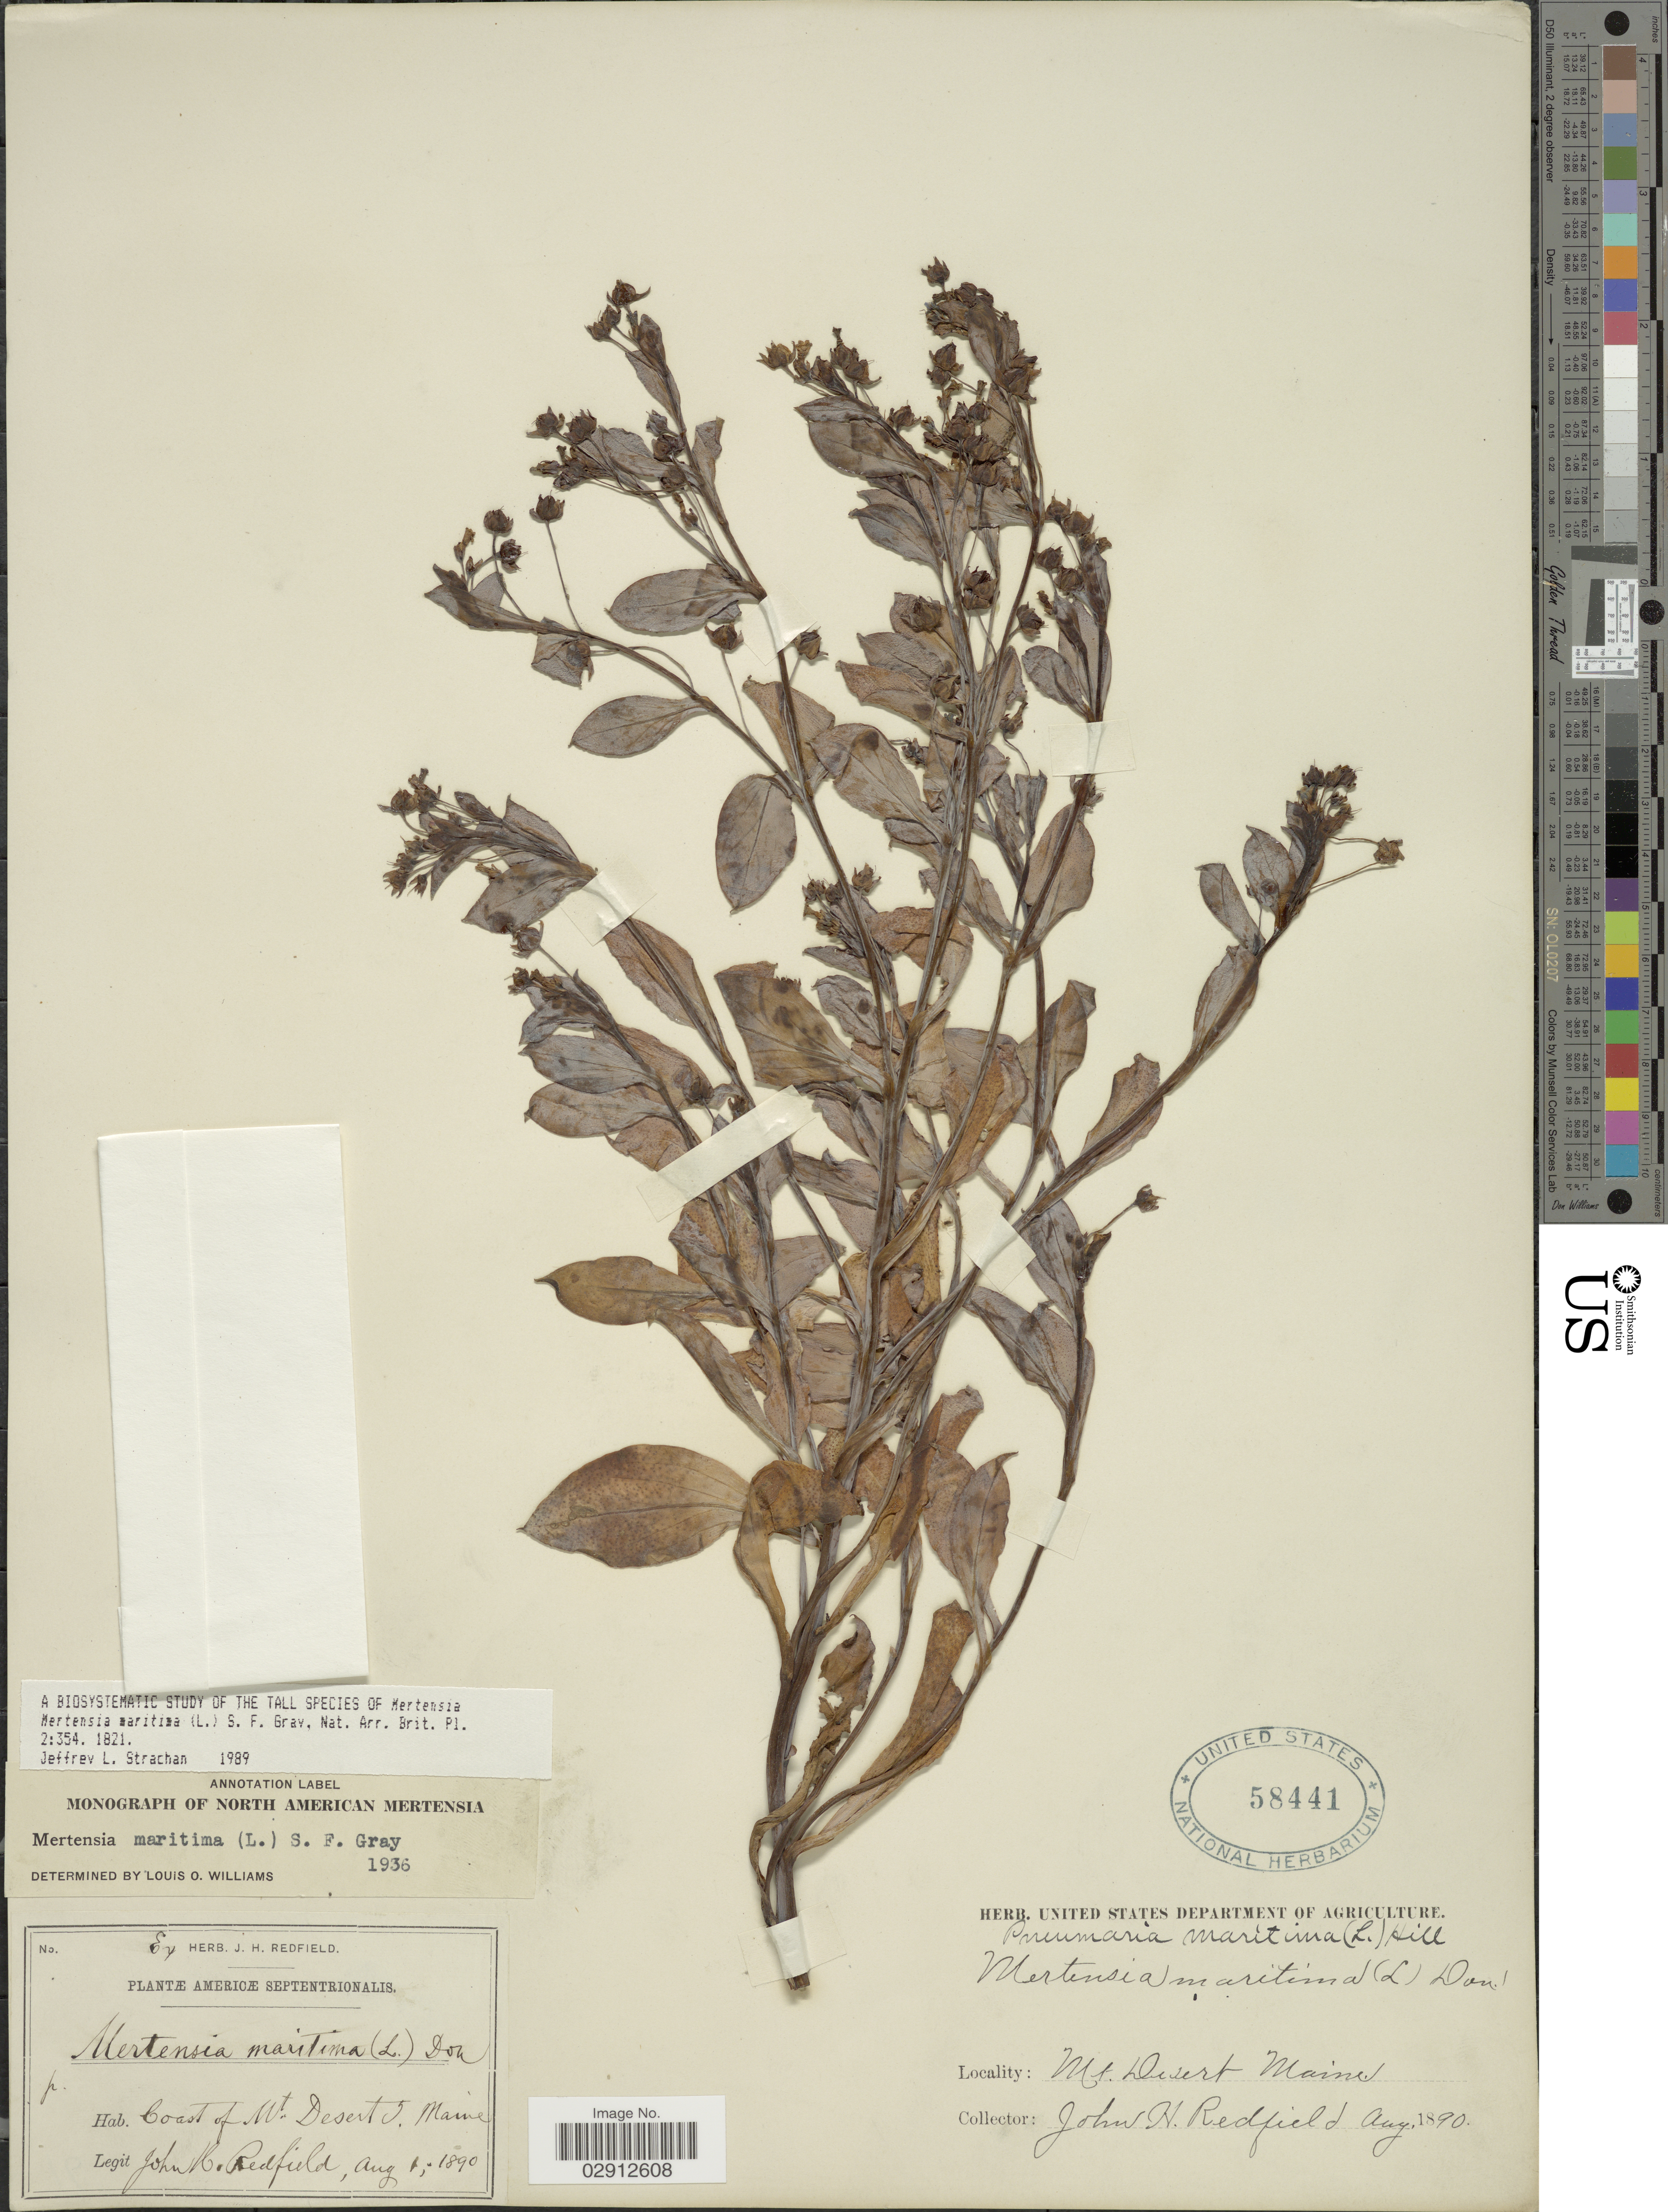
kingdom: Plantae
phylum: Tracheophyta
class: Magnoliopsida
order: Boraginales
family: Boraginaceae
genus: Mertensia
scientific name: Mertensia maritima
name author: (L.) S.F. Gray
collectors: J. Redfield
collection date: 1890-08-01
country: United States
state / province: Maine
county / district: Hancock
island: Mt. Desert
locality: Coast of Mt. Desert, S. Maine. Americæ Septentrionalis.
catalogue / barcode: US 58441